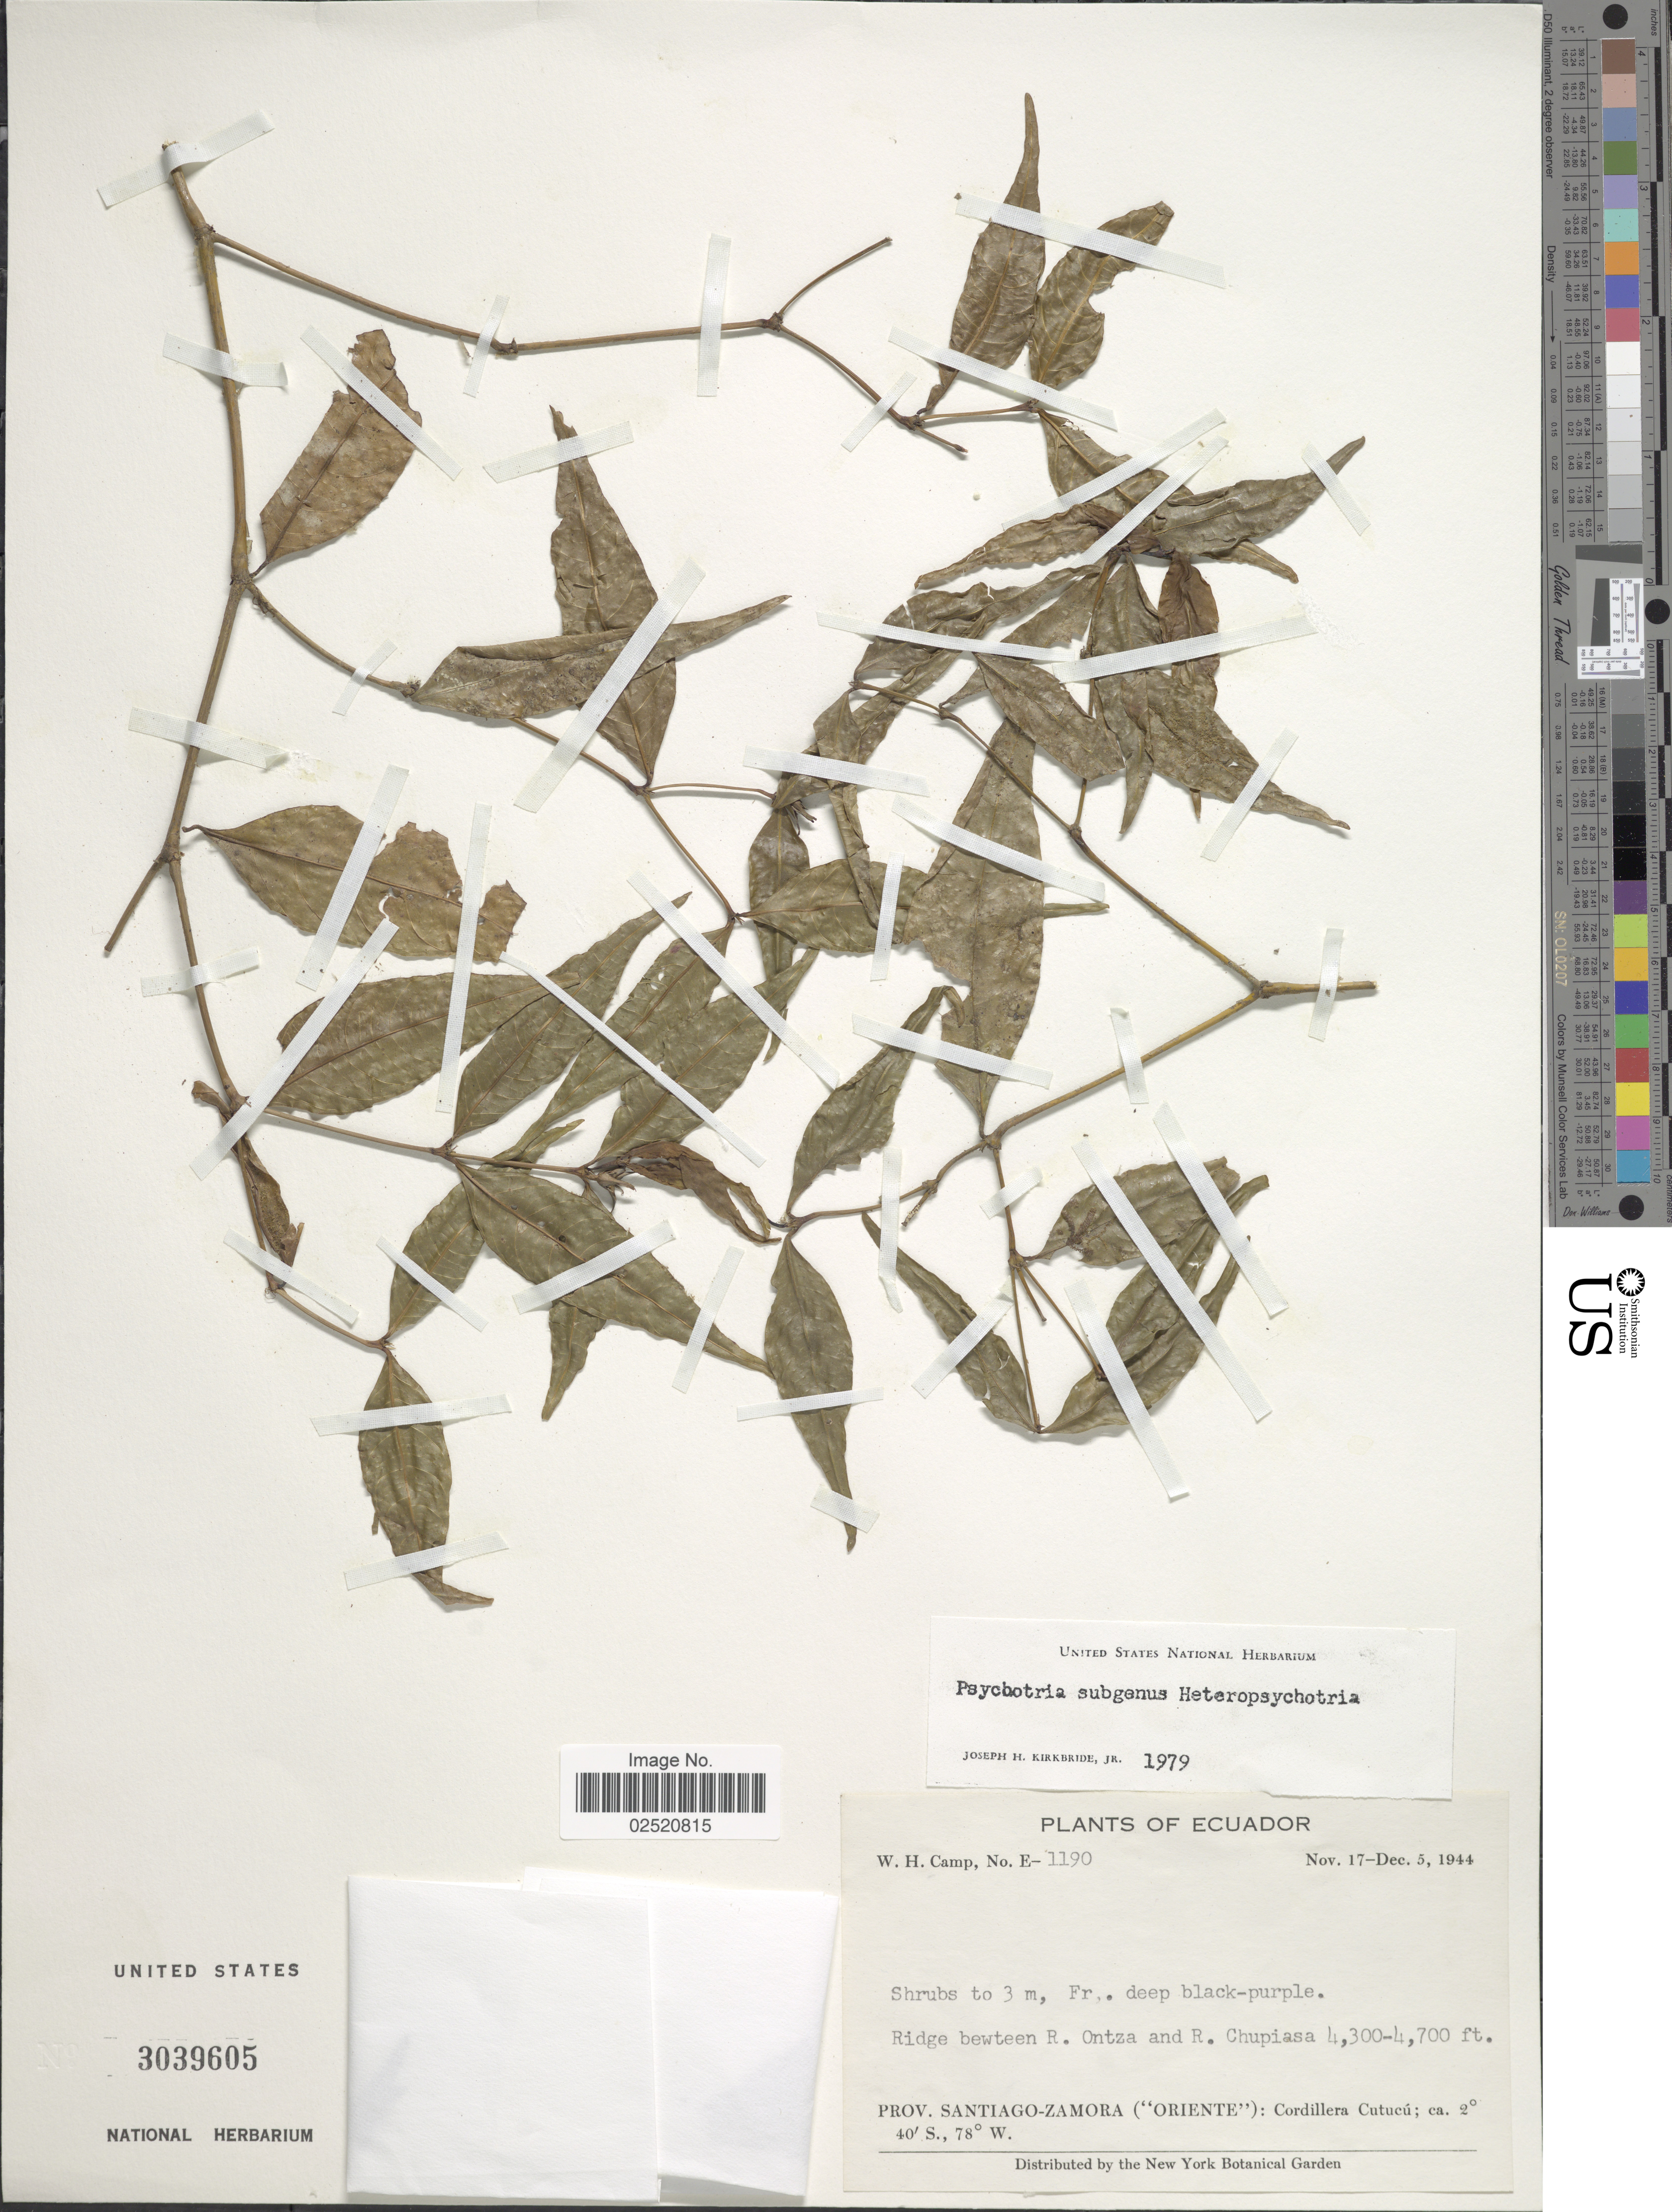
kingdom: Plantae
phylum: Tracheophyta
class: Magnoliopsida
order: Gentianales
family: Rubiaceae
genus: Psychotria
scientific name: Psychotria sp.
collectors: W. H. Camp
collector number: E-1190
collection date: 1944-11-17/1944-12-05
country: Ecuador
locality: Ridge between R.Ontza and R. Chupiasa, Prov. Santiago-Zamora ("Oriente"): Cardillera Cutucu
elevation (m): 1311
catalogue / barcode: US 3039605